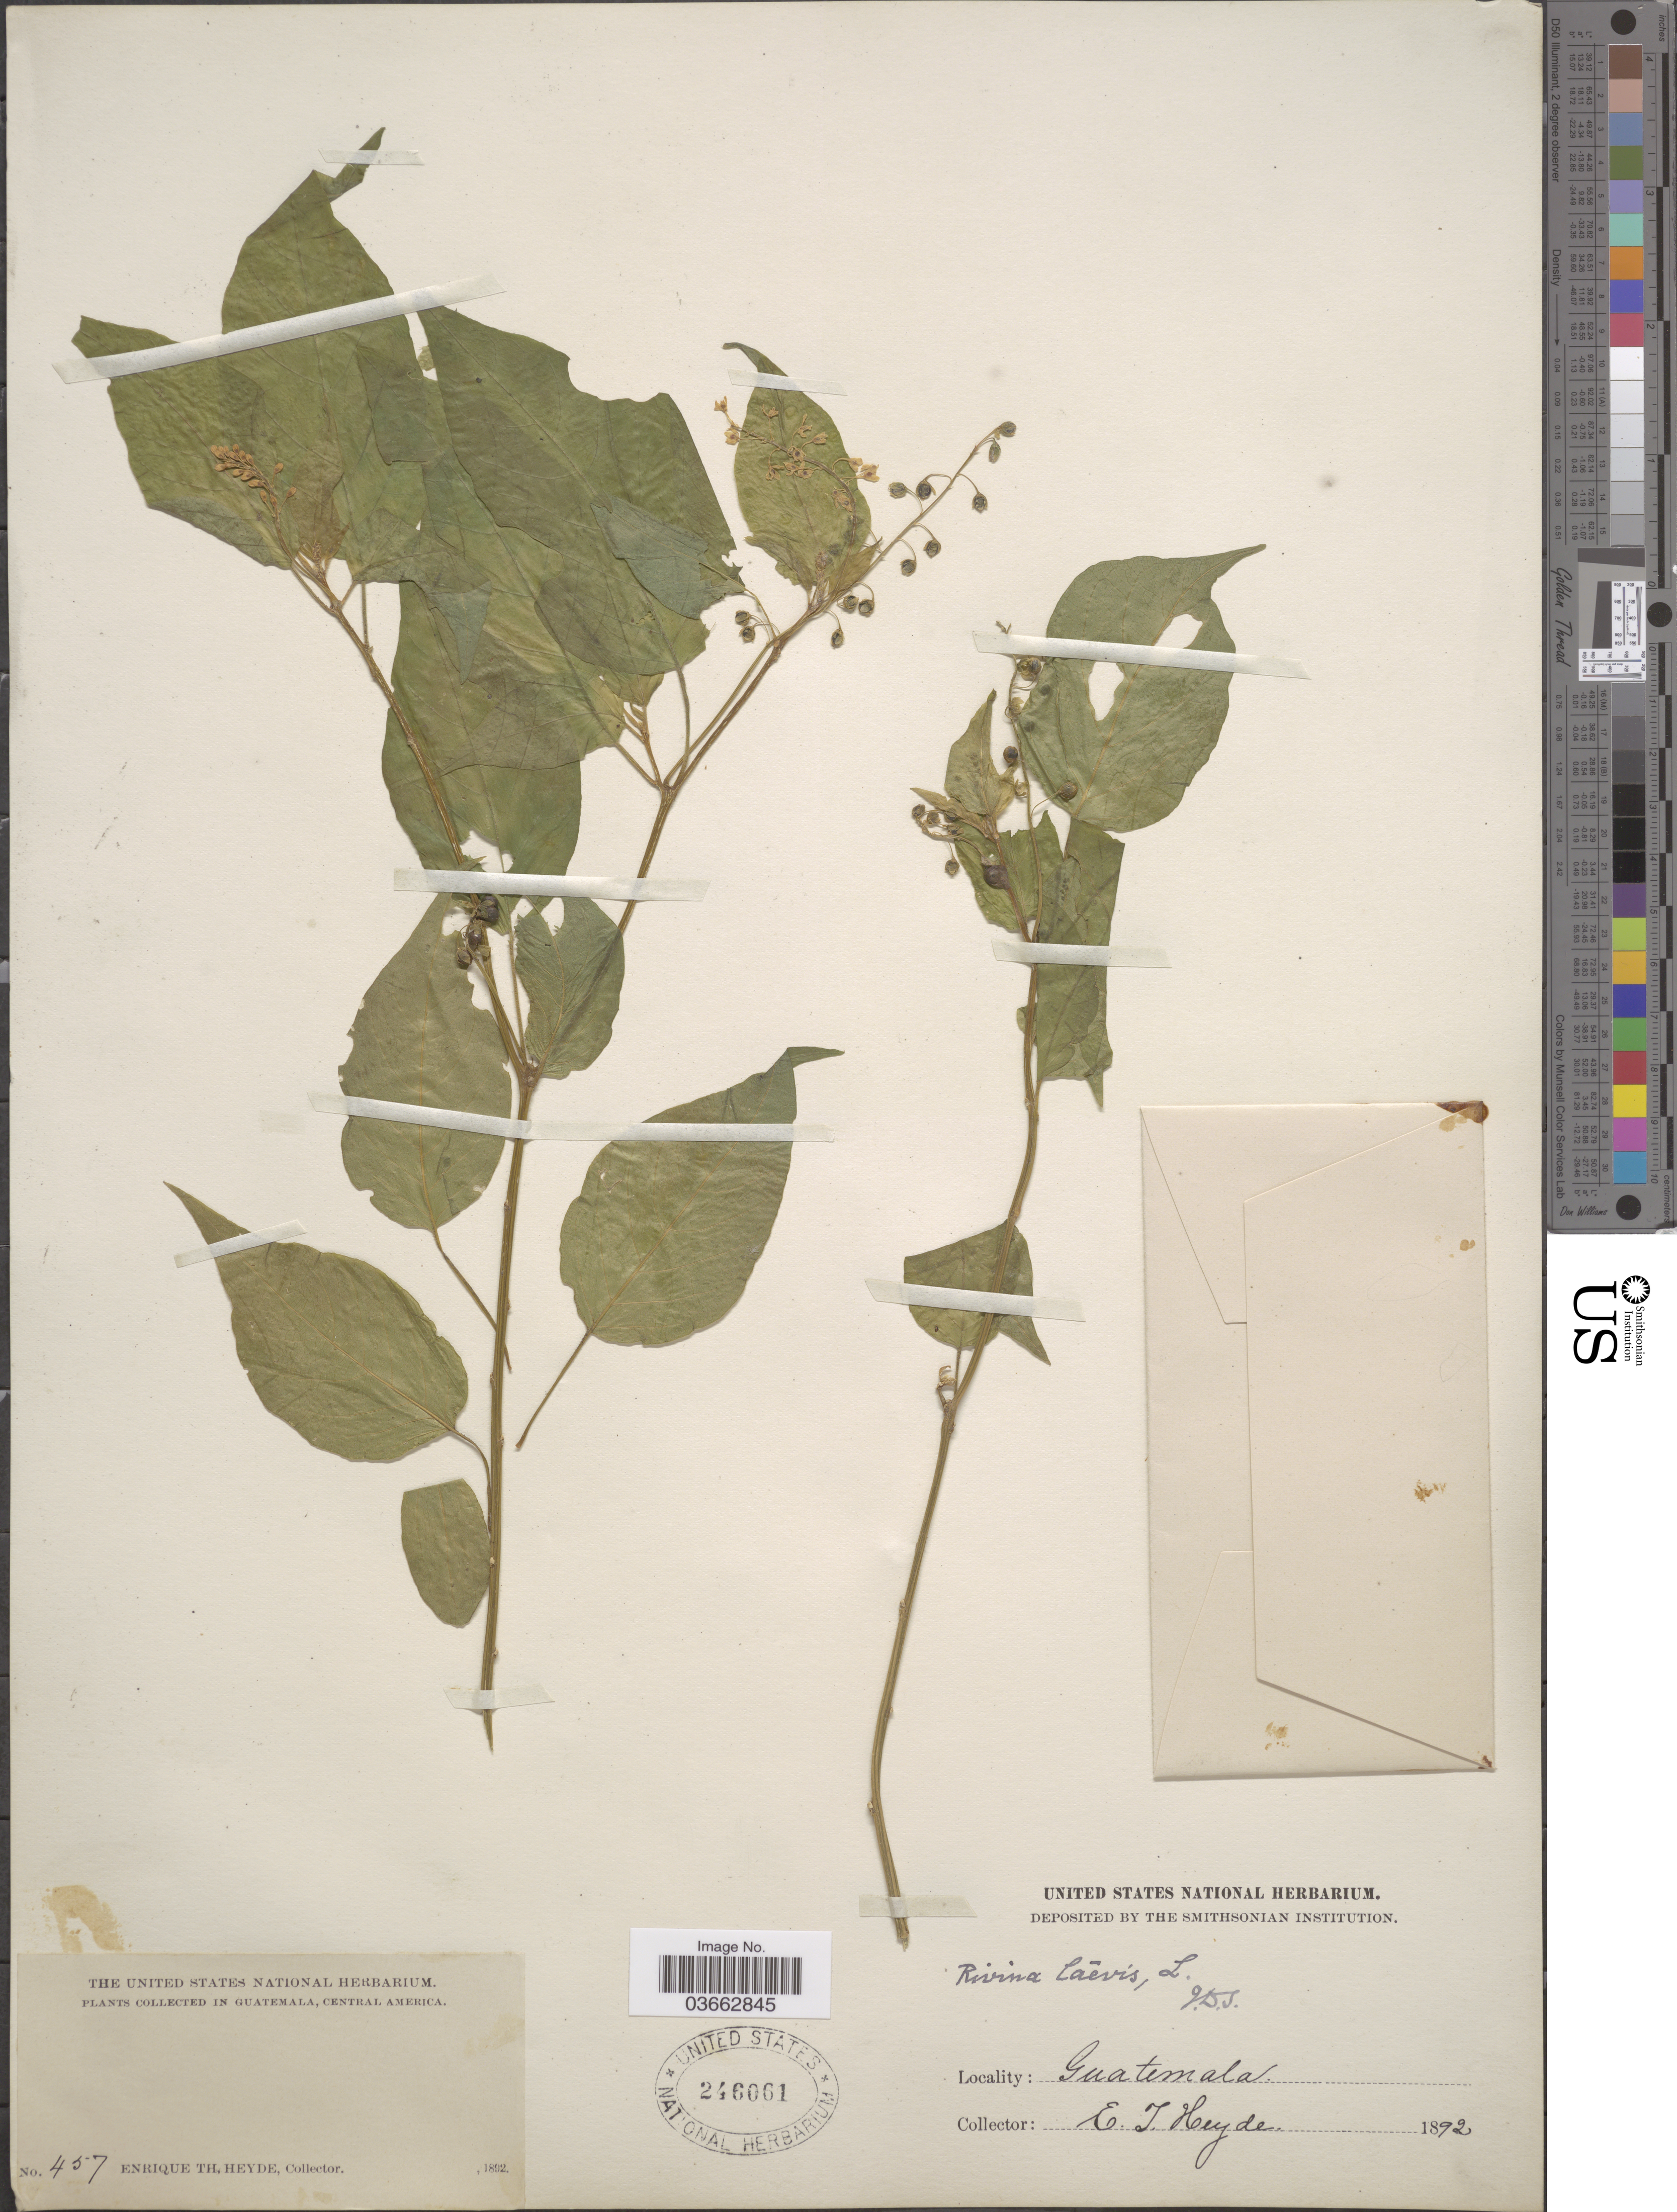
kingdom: Plantae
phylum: Tracheophyta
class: Magnoliopsida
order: Caryophyllales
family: Phytolaccaceae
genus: Rivina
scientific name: Rivina humilis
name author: L.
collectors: E. T. Heyde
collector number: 457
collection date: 1892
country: Guatemala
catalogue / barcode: US 246061